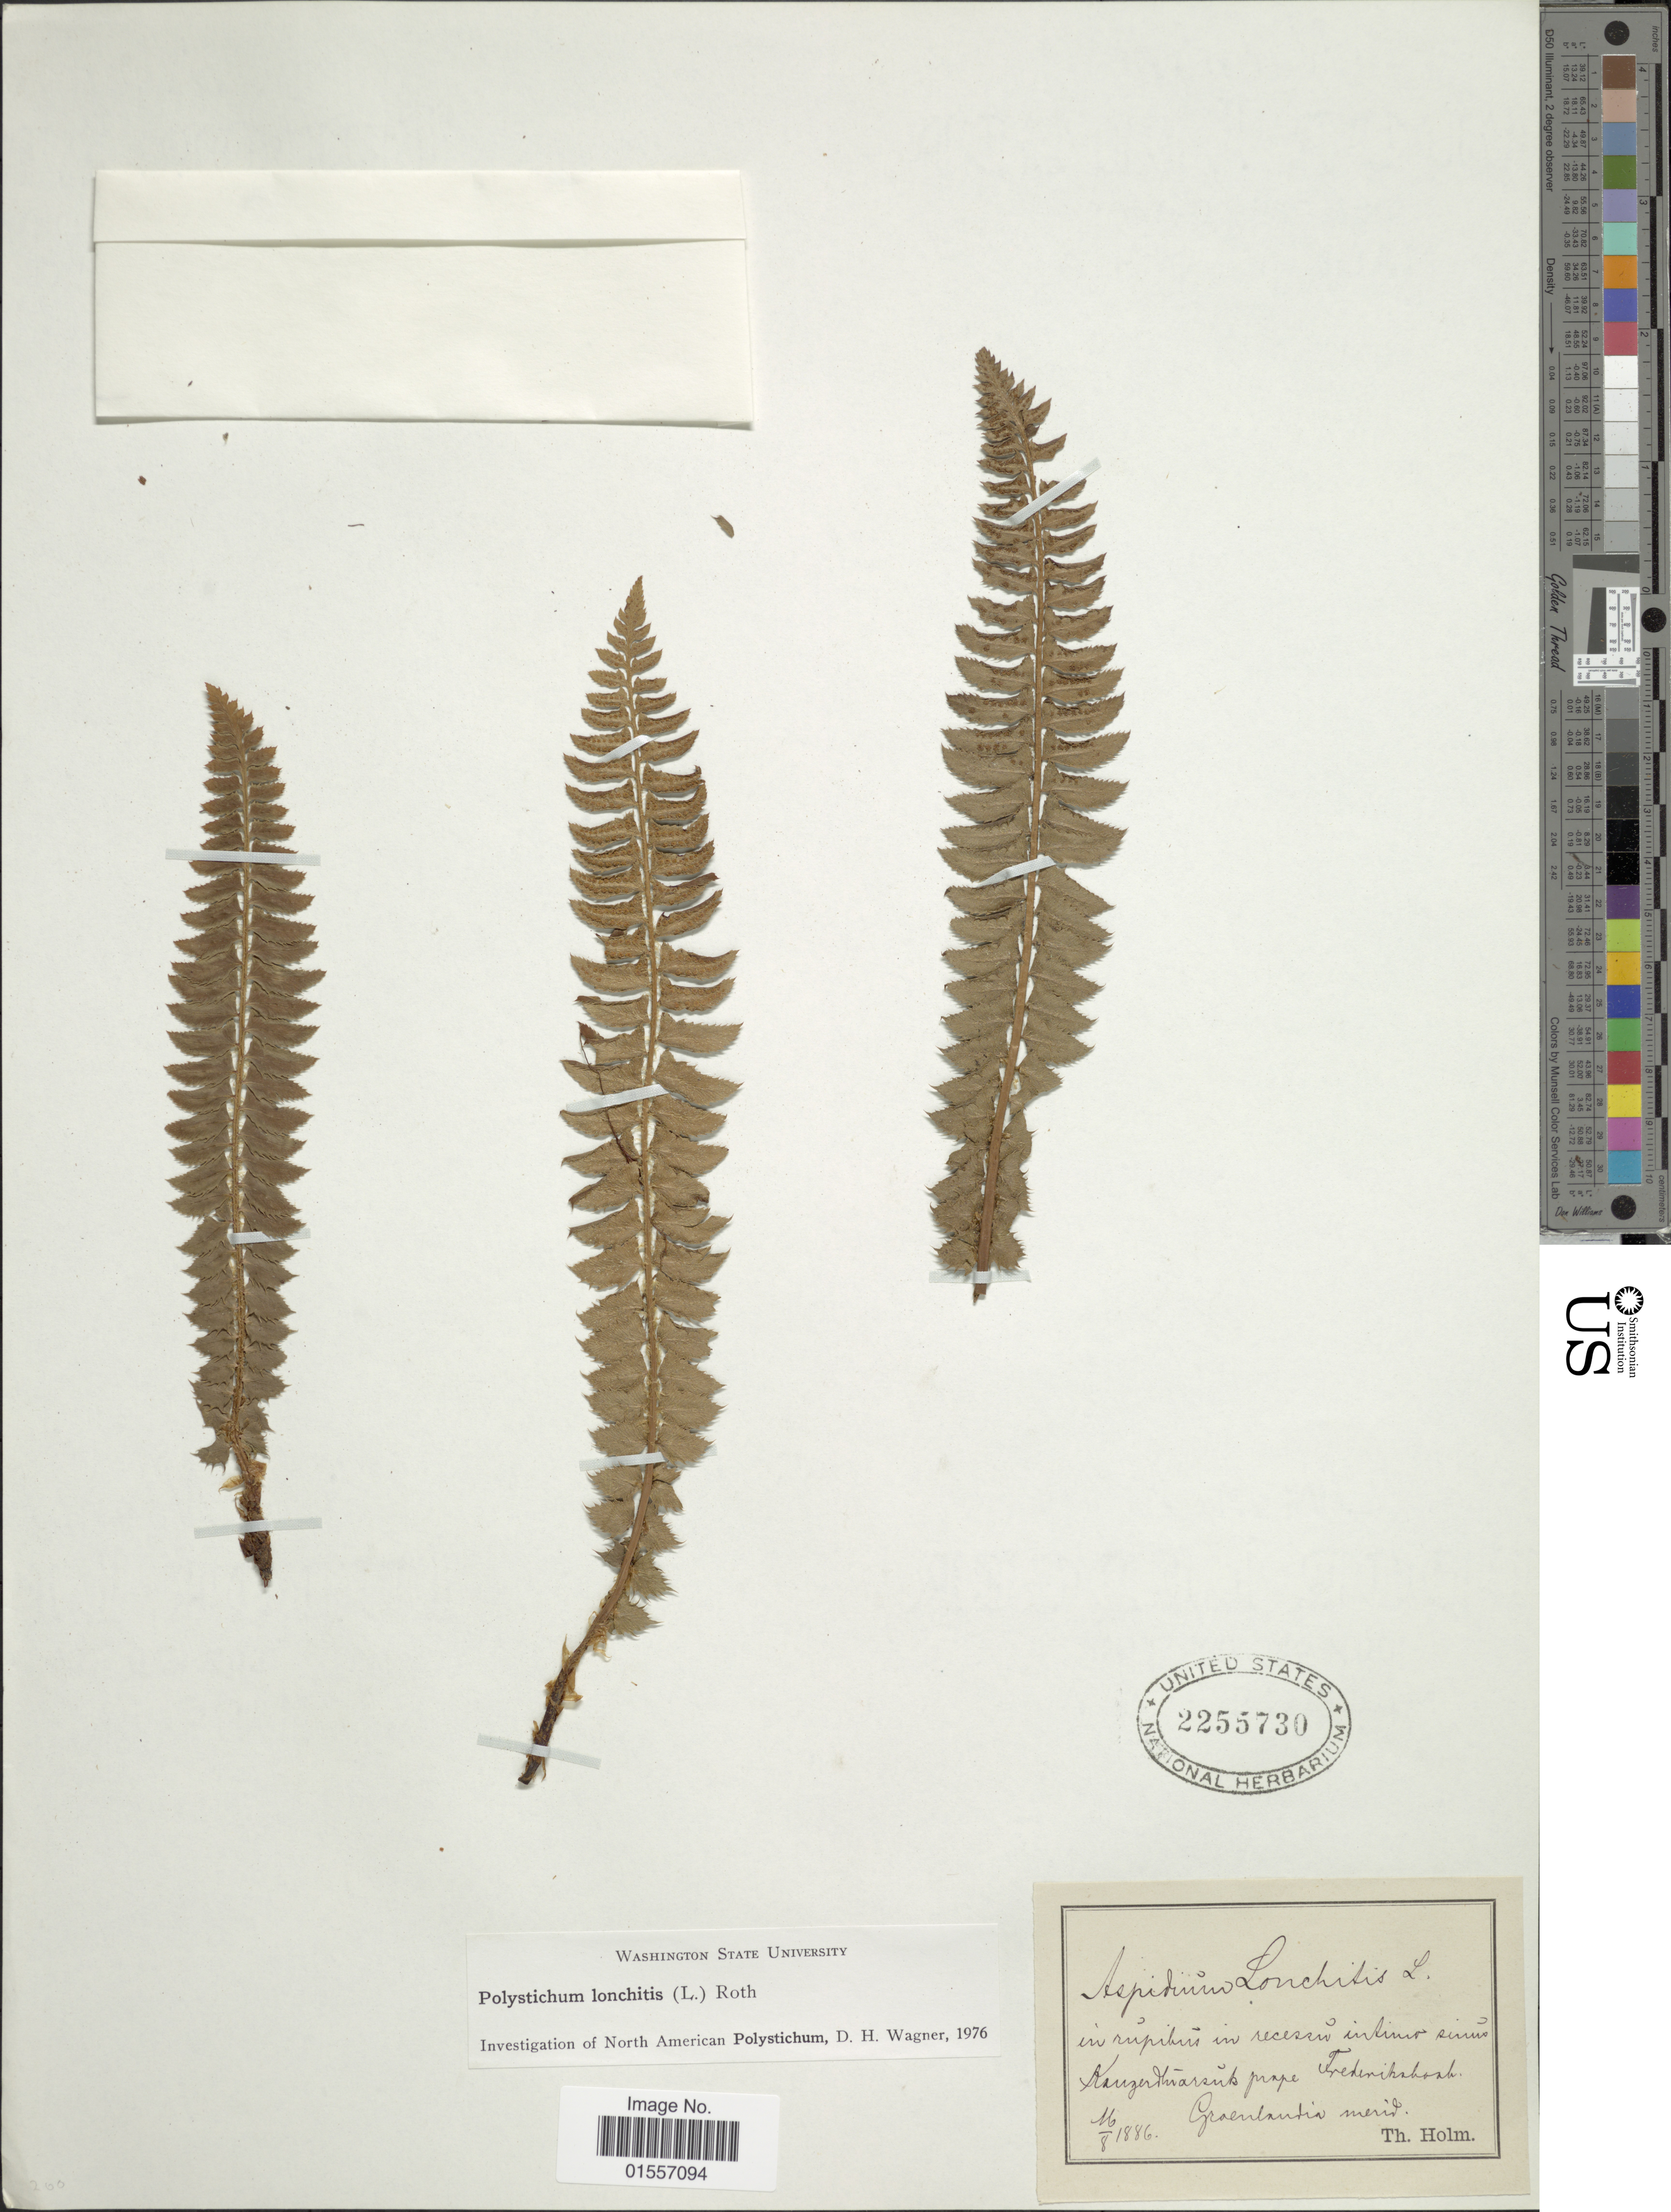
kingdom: Plantae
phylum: Tracheophyta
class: Polypodiopsida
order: Polypodiales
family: Dryopteridaceae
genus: Polystichum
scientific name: Polystichum lonchitis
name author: (Roth) L.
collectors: T. Holm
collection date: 1886-08-16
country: Greenland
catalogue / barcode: US 2255730